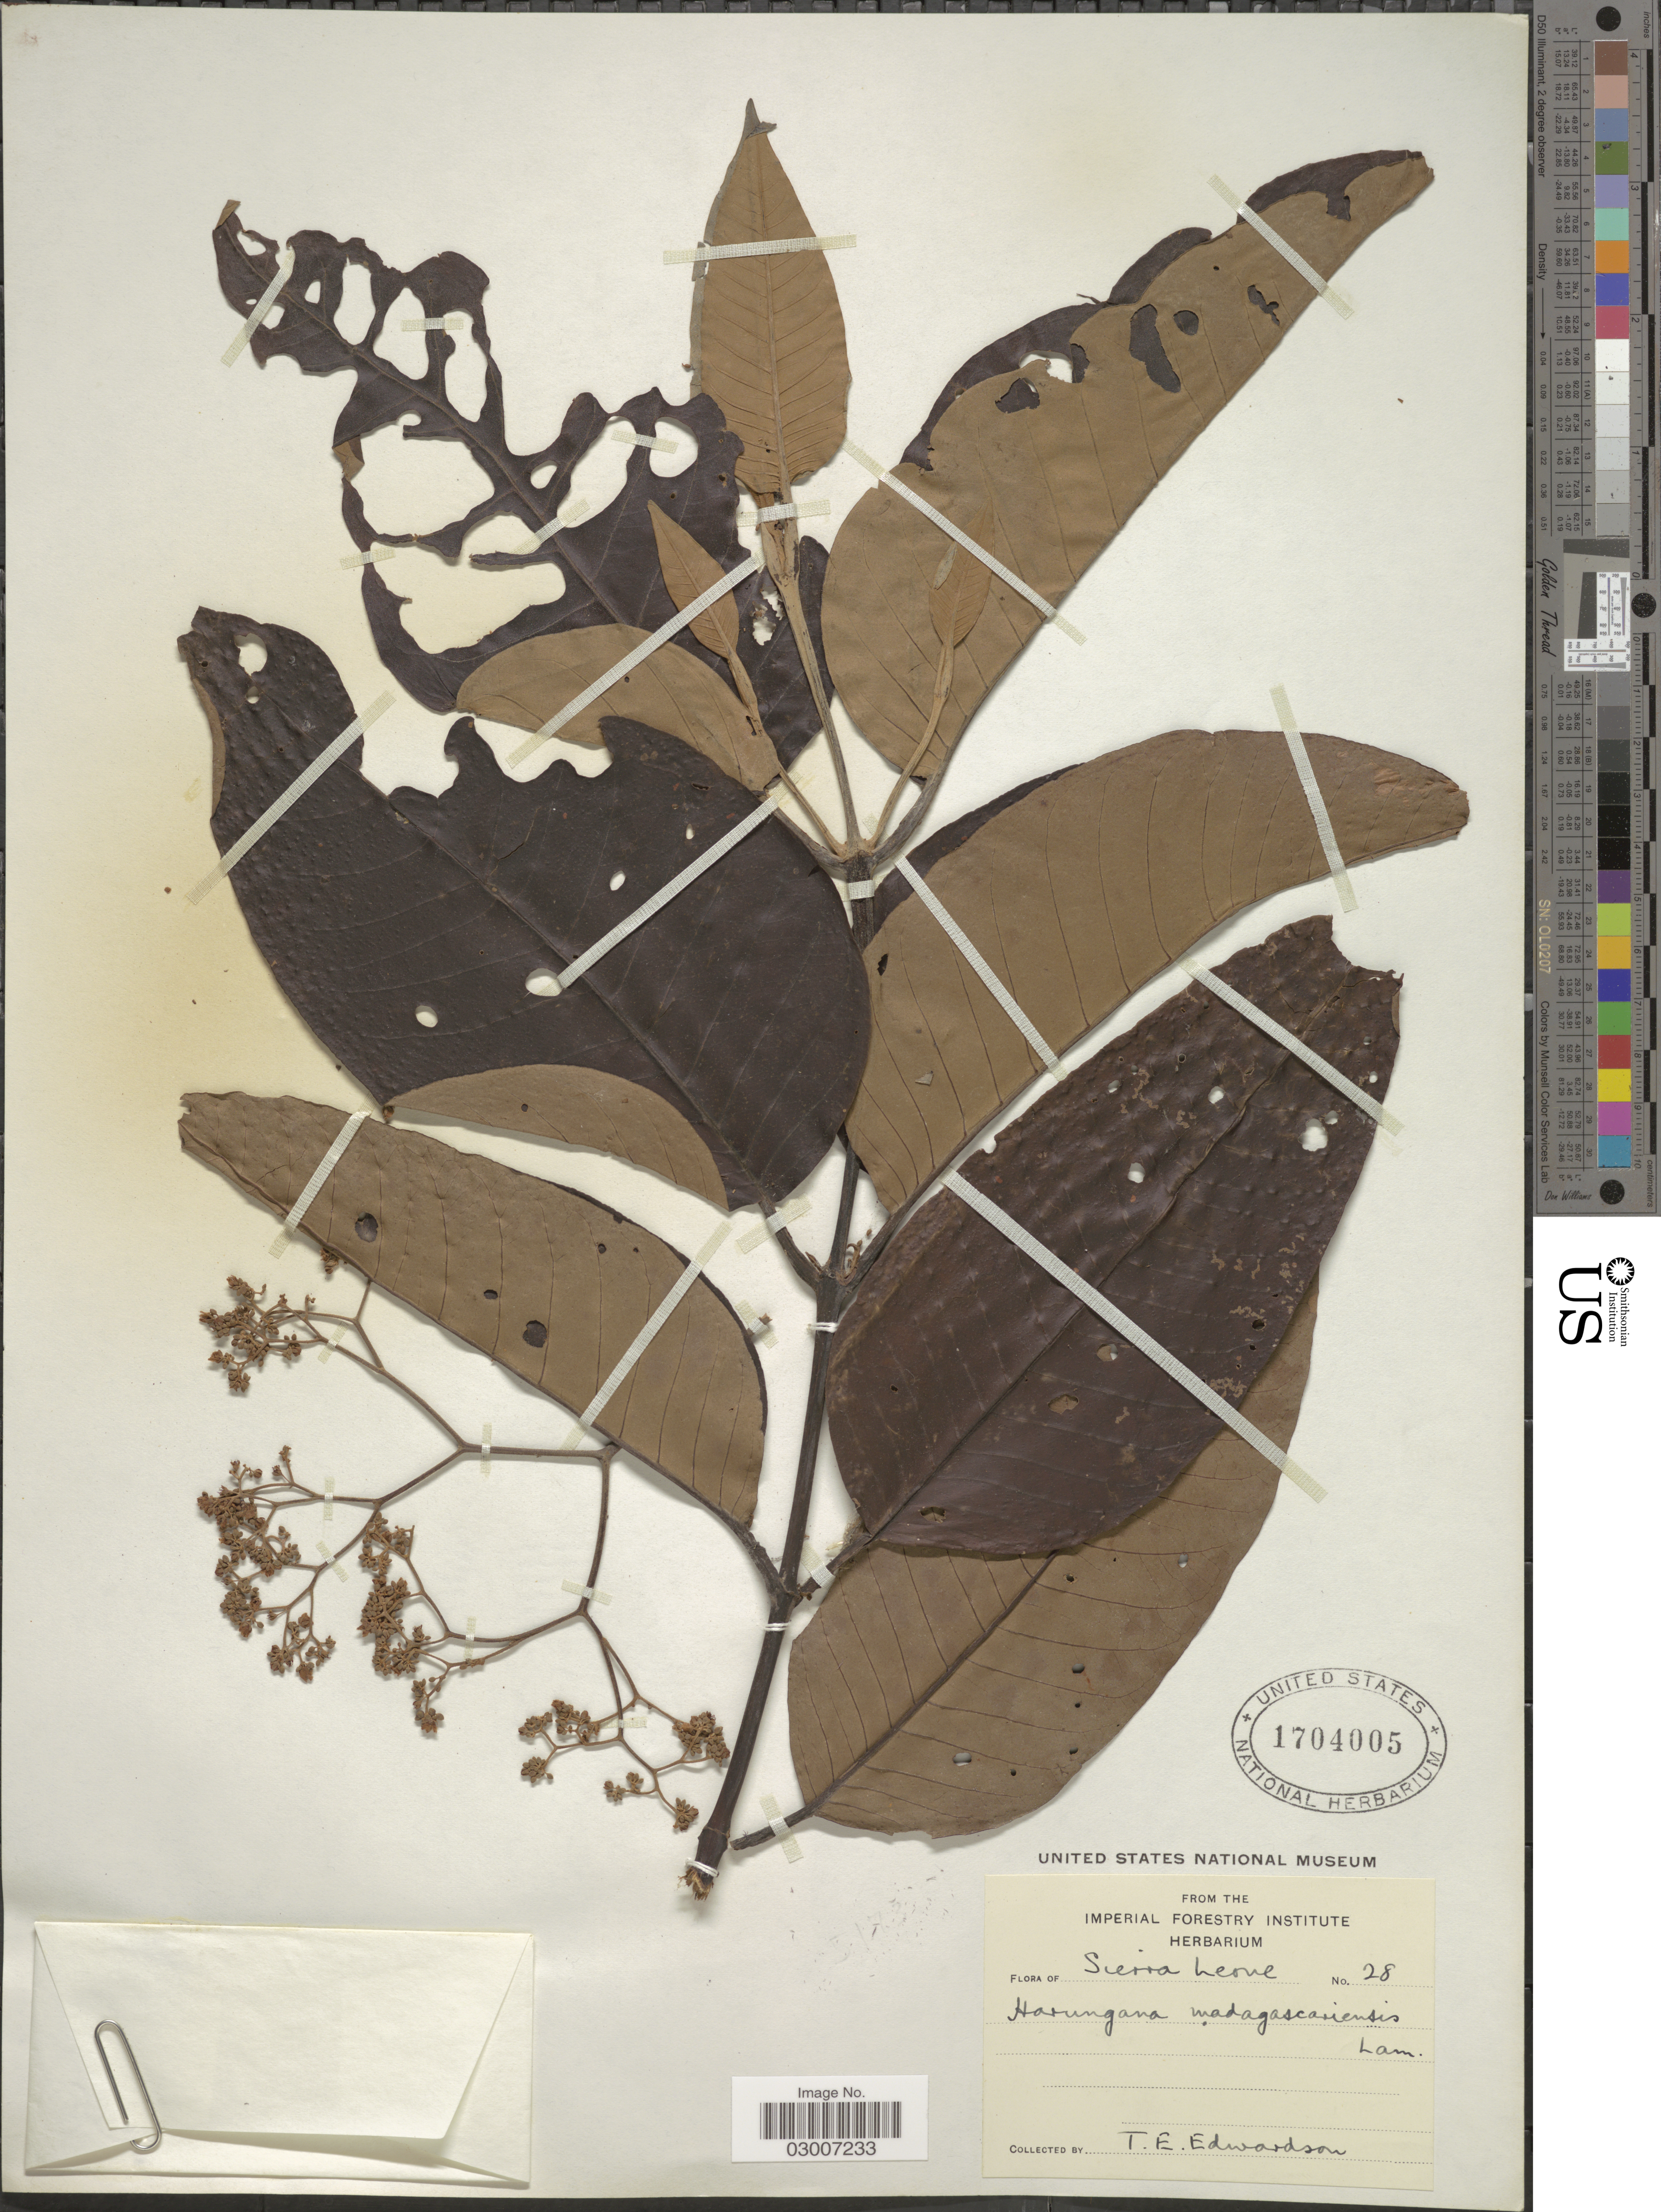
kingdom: Plantae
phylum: Tracheophyta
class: Magnoliopsida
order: Malpighiales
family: Hypericaceae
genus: Harungana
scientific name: Harungana madagascariensis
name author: Lam. ex Poir.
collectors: T. Edwardson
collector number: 28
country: Sierra Leone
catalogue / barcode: US 1704005